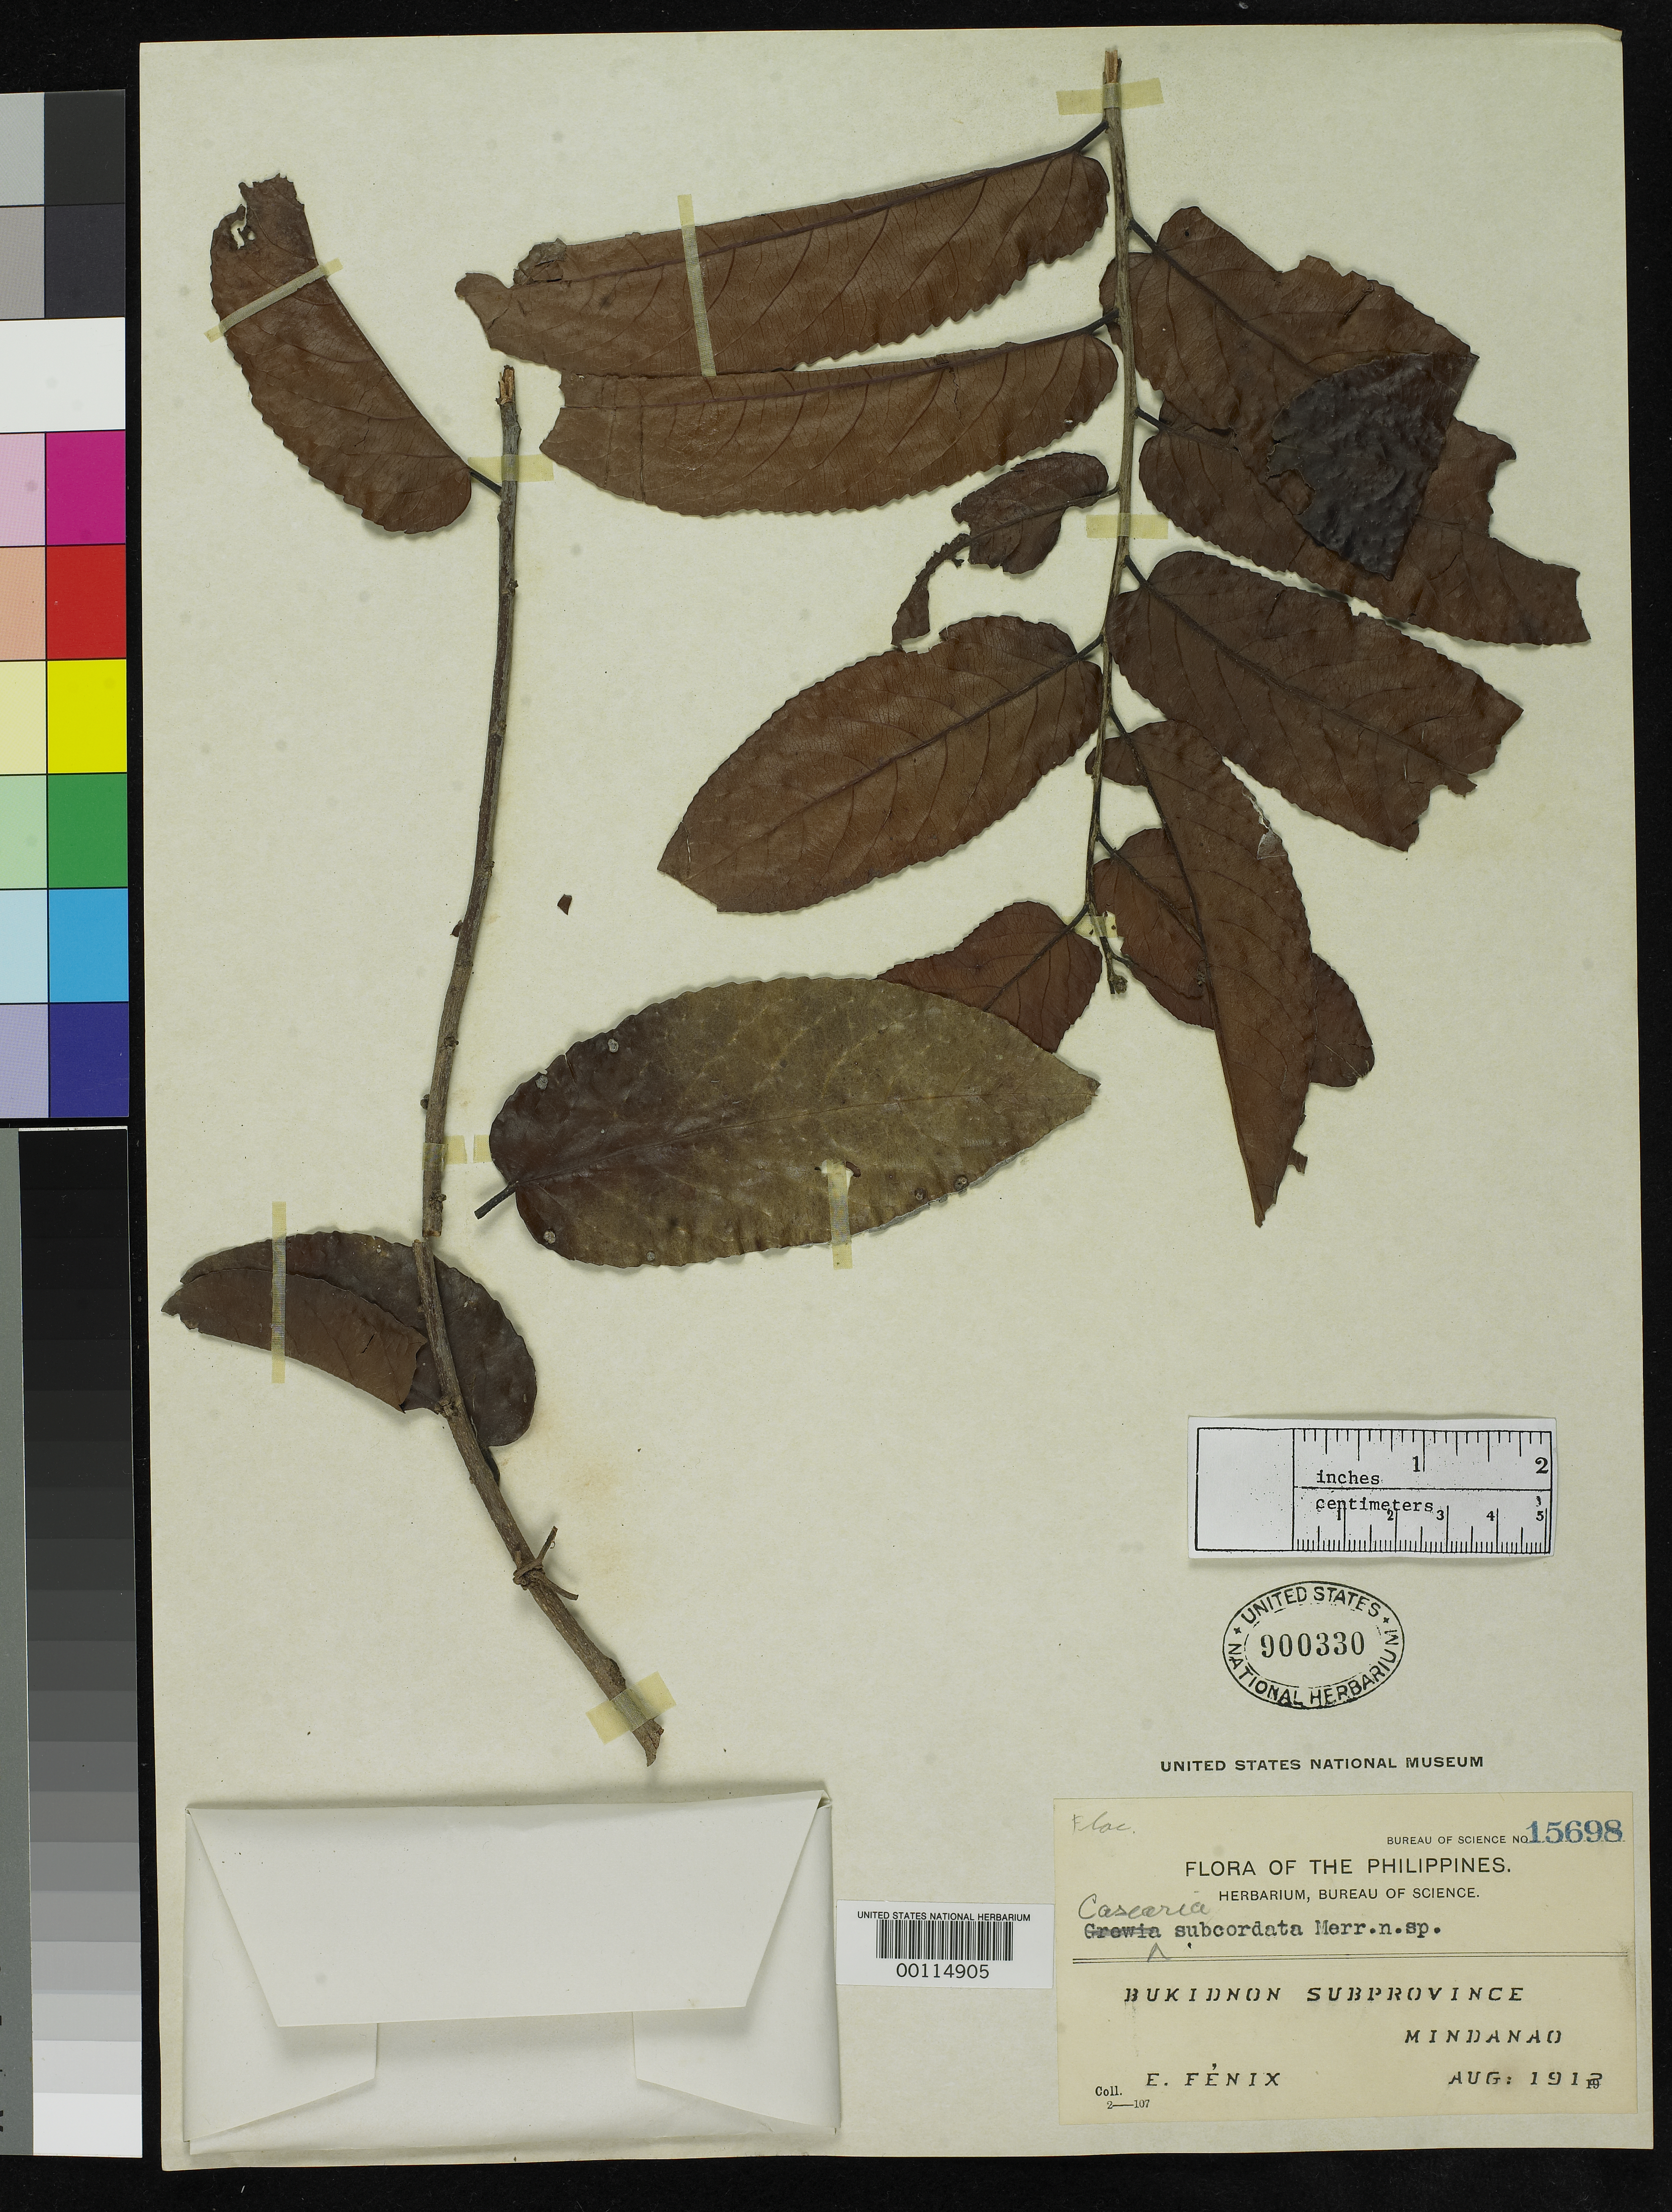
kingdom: Plantae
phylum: Tracheophyta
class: Magnoliopsida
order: Malpighiales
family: Salicaceae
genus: Casearia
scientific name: Casearia subcordata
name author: Merr.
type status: Isotype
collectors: E. Fénix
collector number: Bur. Sci. 15698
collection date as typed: Aug 1912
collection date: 1912-08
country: Philippines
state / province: Northern Mindanao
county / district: Bukidnon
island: Mindanao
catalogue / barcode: US 900330